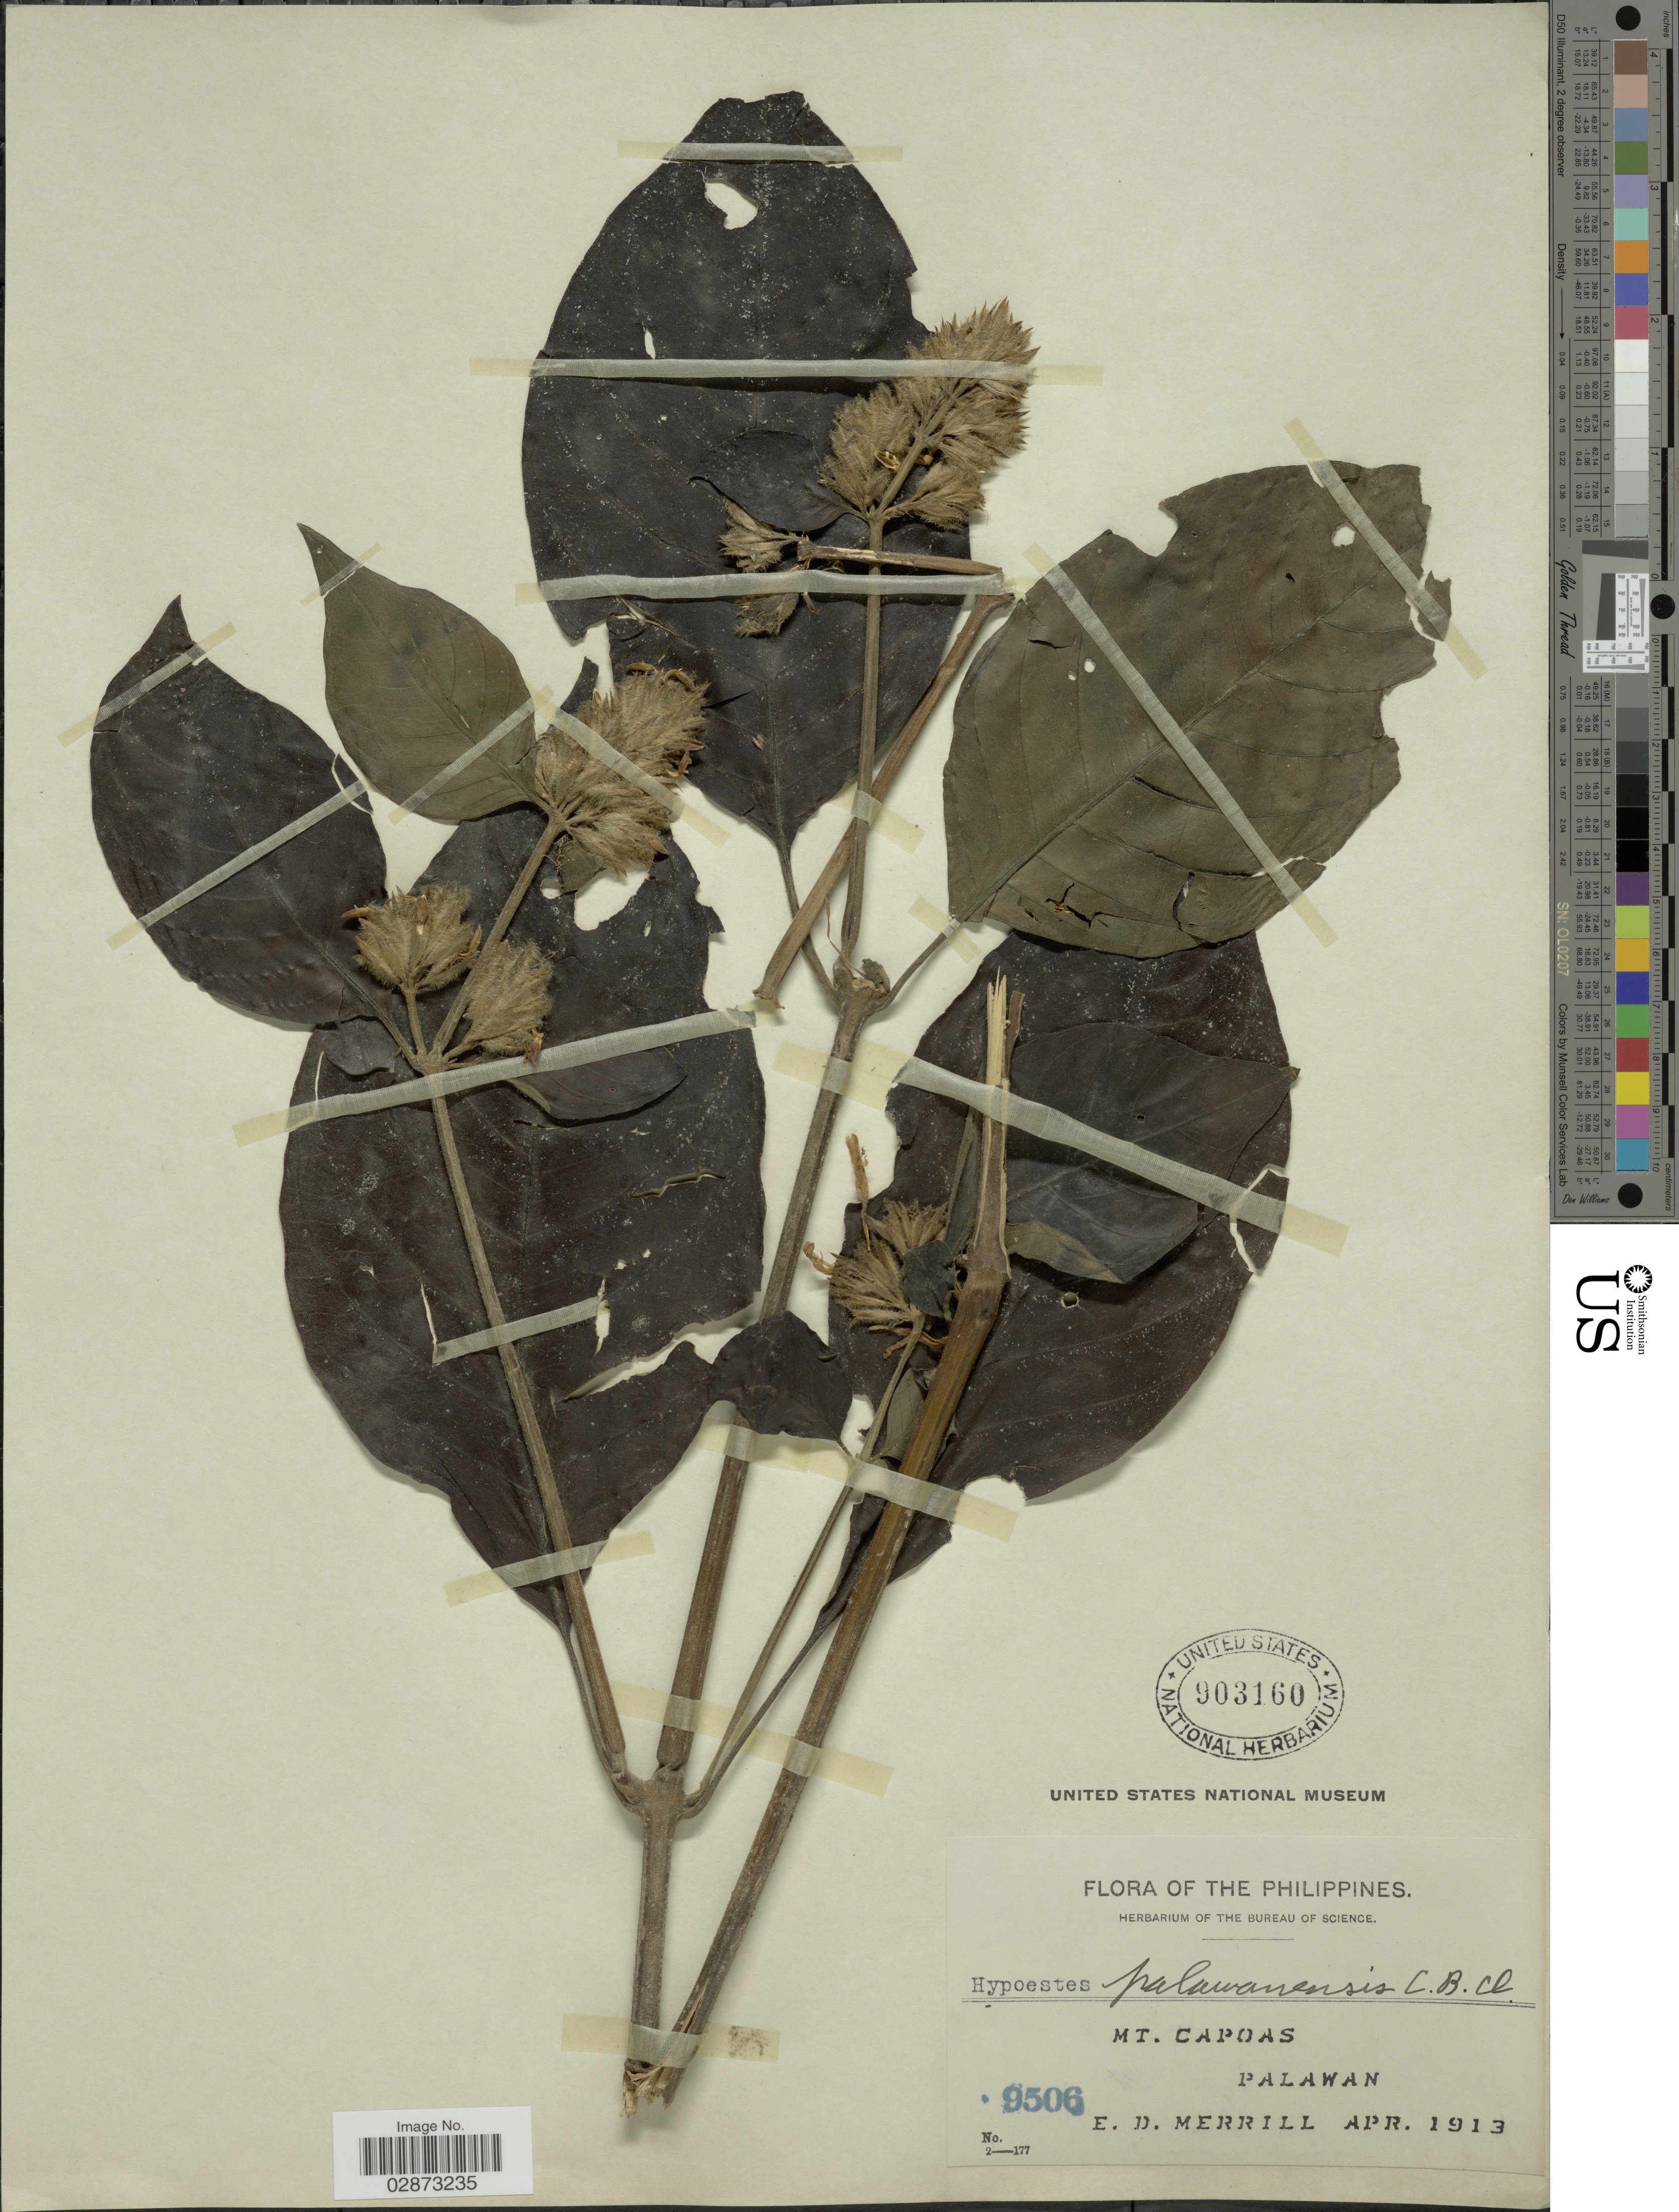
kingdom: Plantae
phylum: Tracheophyta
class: Magnoliopsida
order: Lamiales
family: Acanthaceae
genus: Hypoestes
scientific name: Hypoestes palawanensis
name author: C.B. Clarke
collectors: E. D. Merrill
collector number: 9506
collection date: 1913-04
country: Philippines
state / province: Mimaropa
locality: Mt. Capoas. Palawan.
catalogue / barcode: US 903160